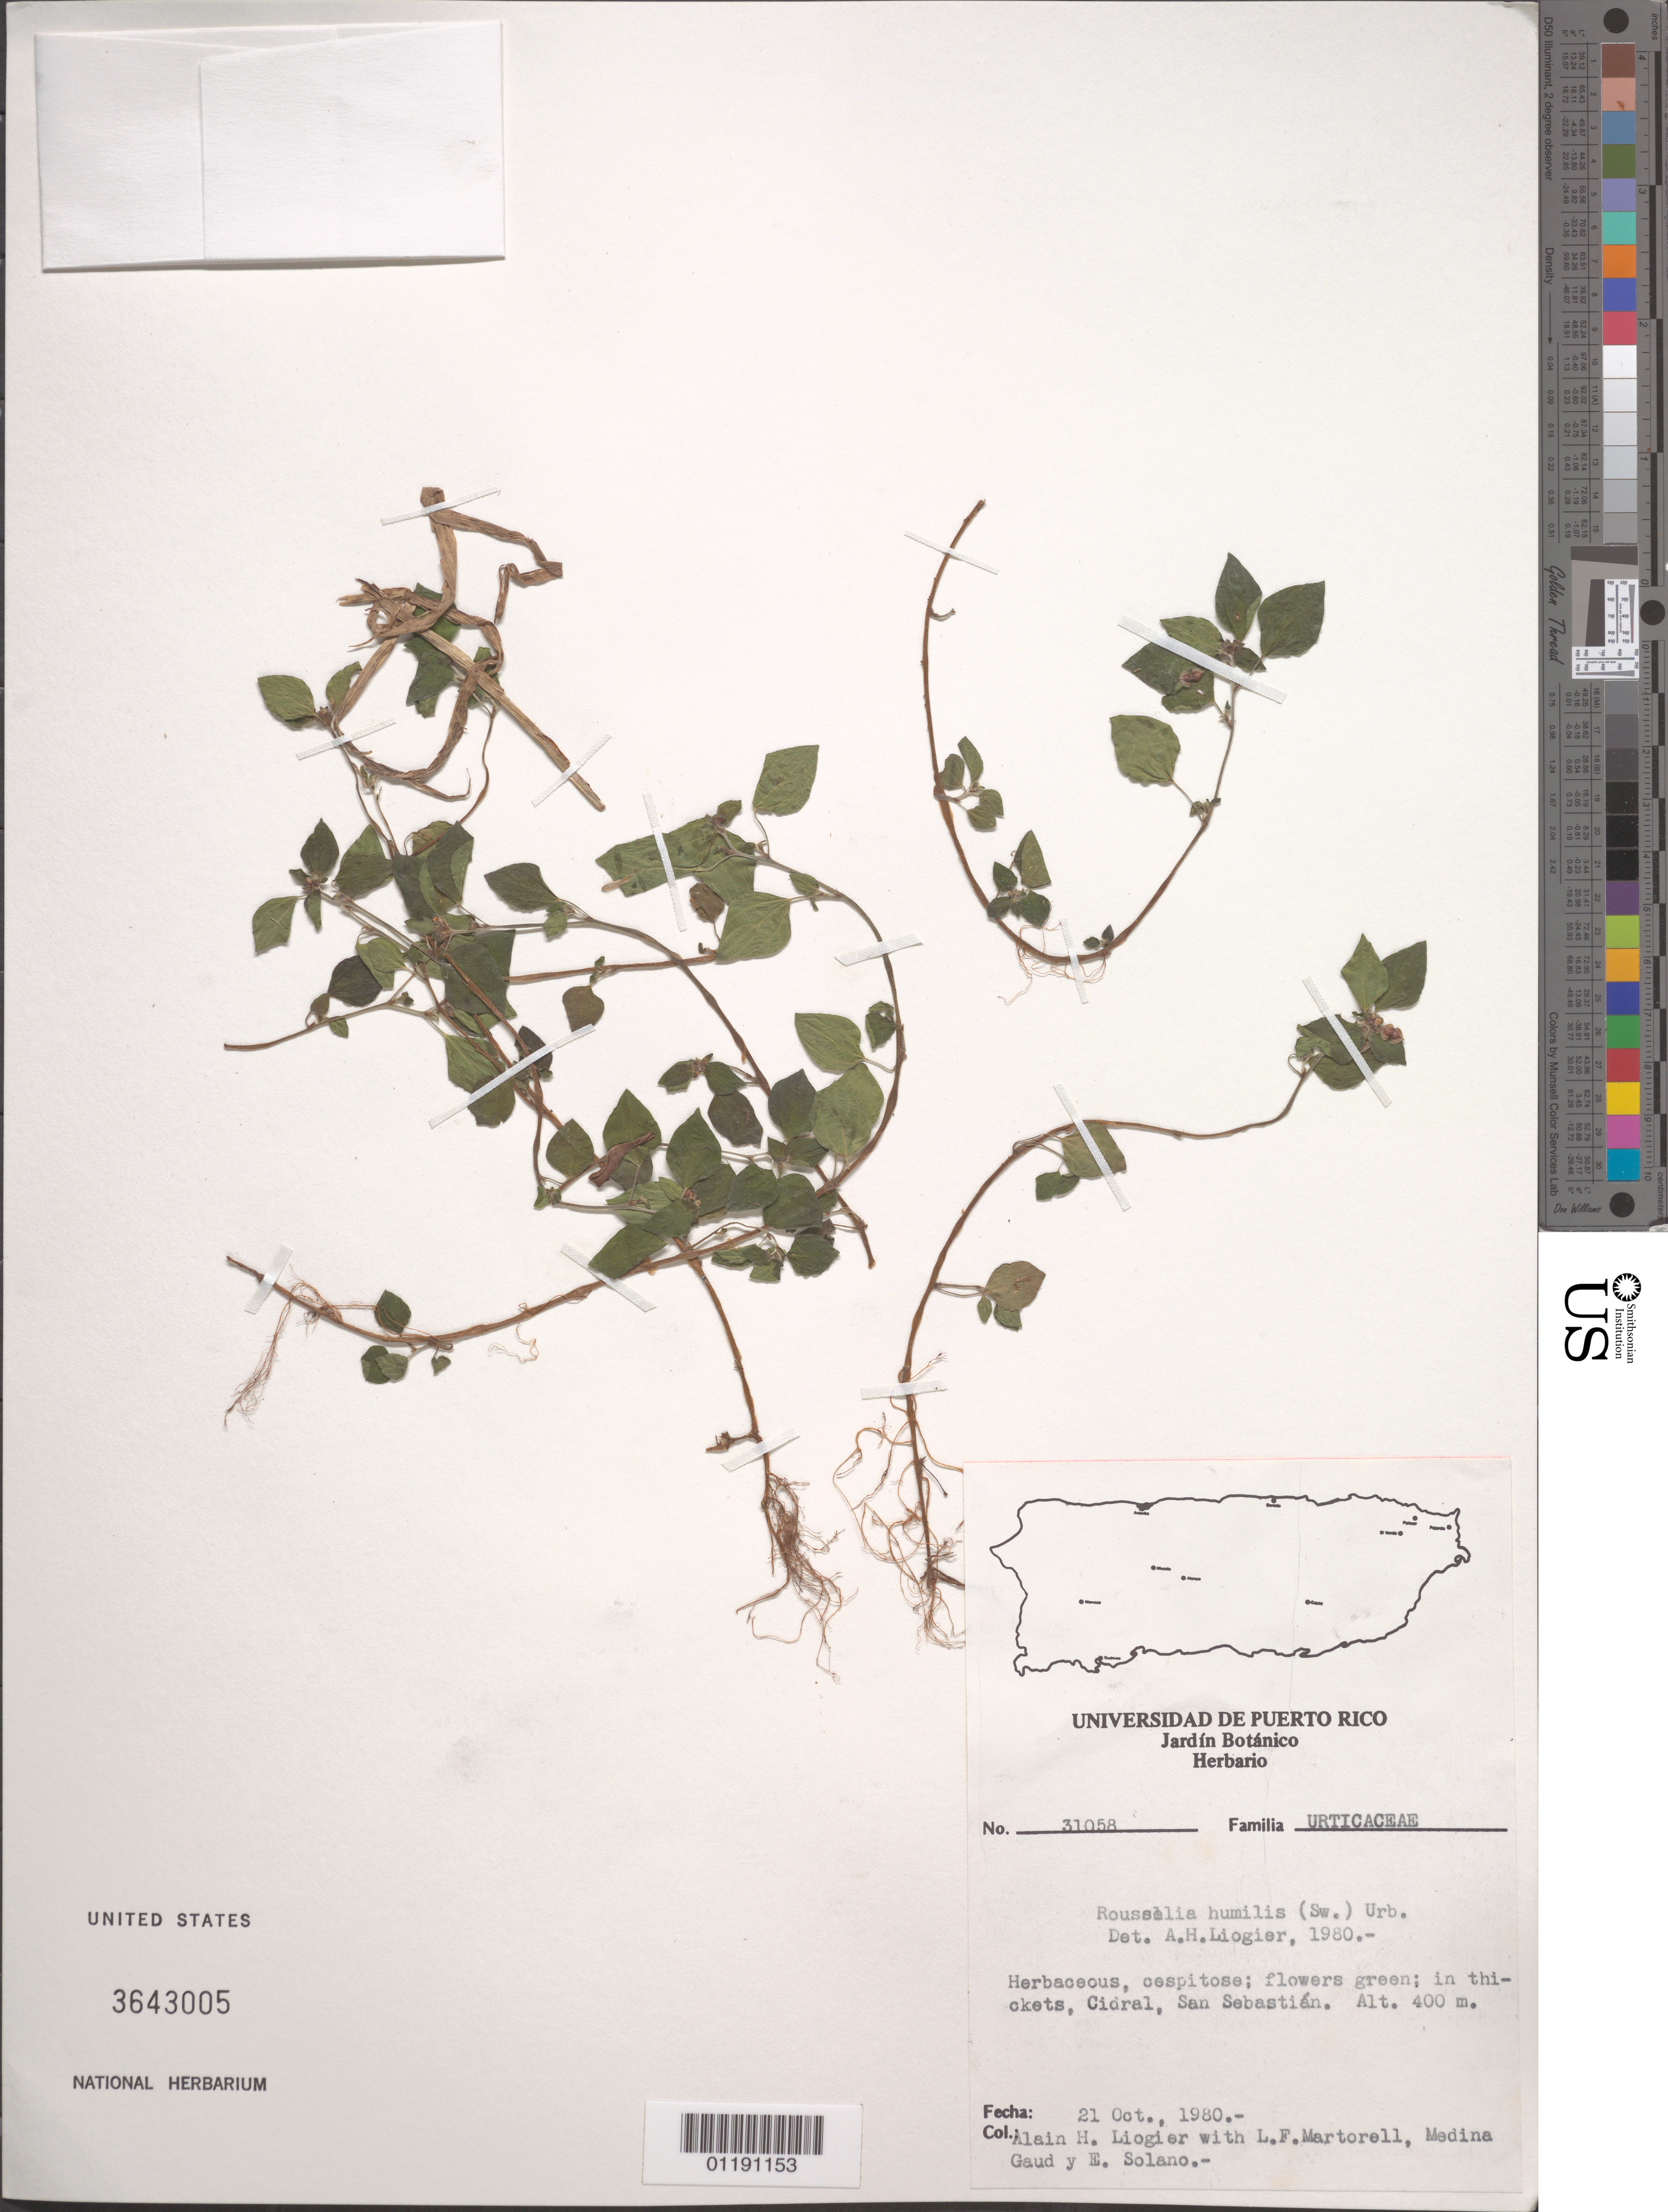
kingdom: Plantae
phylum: Tracheophyta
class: Magnoliopsida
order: Rosales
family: Urticaceae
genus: Rousselia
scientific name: Rousselia humilis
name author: (Sw.) Urb.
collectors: A. H. Liogier, L. Martorell, M. Gaud & E. Solano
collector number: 31058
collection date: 1980-10-21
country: Puerto Rico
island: Puerto Rico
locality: In thickets, Cidral, San Sebastián.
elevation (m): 400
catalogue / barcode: US 3643005